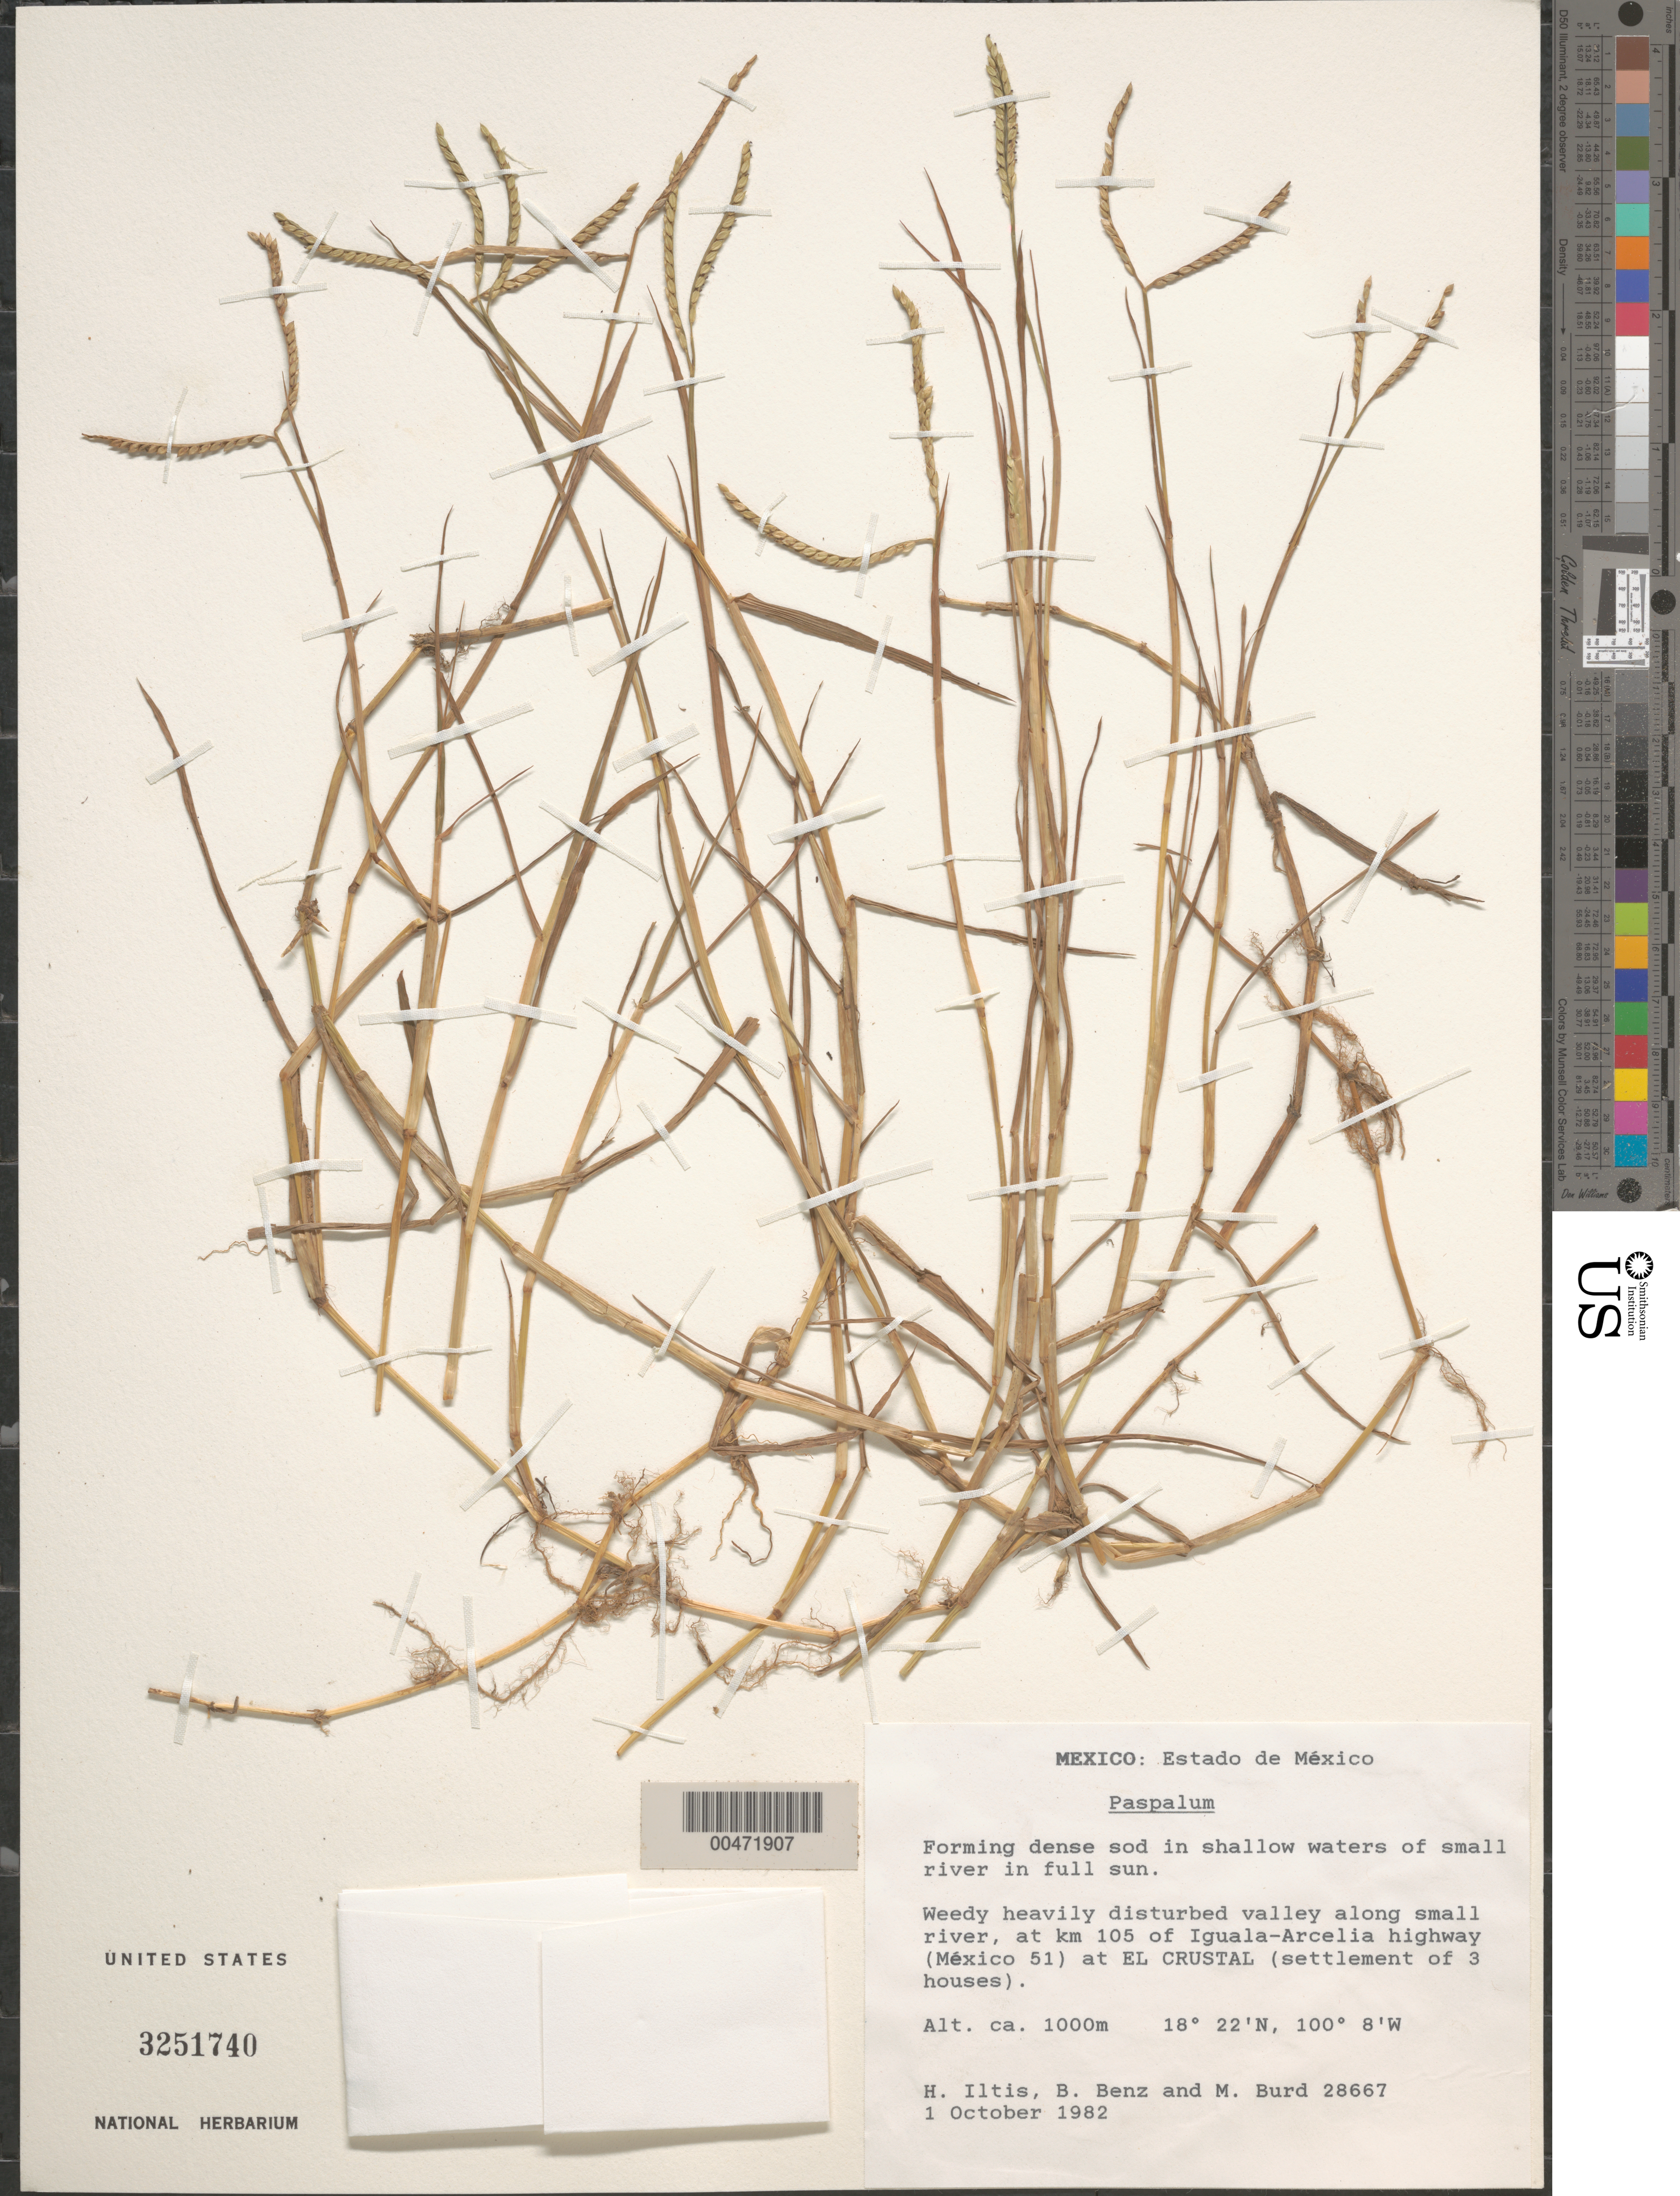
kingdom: Plantae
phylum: Tracheophyta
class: Liliopsida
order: Poales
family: Poaceae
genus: Paspalum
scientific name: Paspalum sp.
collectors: H. H. Iltis, B. Benz & M. Burd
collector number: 28667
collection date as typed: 1 Oct 1982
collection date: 1982-10-01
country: Mexico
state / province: México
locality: At km 105 of Iguala - Arcelia hwy (México 51) at El Crustal (settlement of 3 houses)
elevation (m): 1000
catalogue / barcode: US 3251740